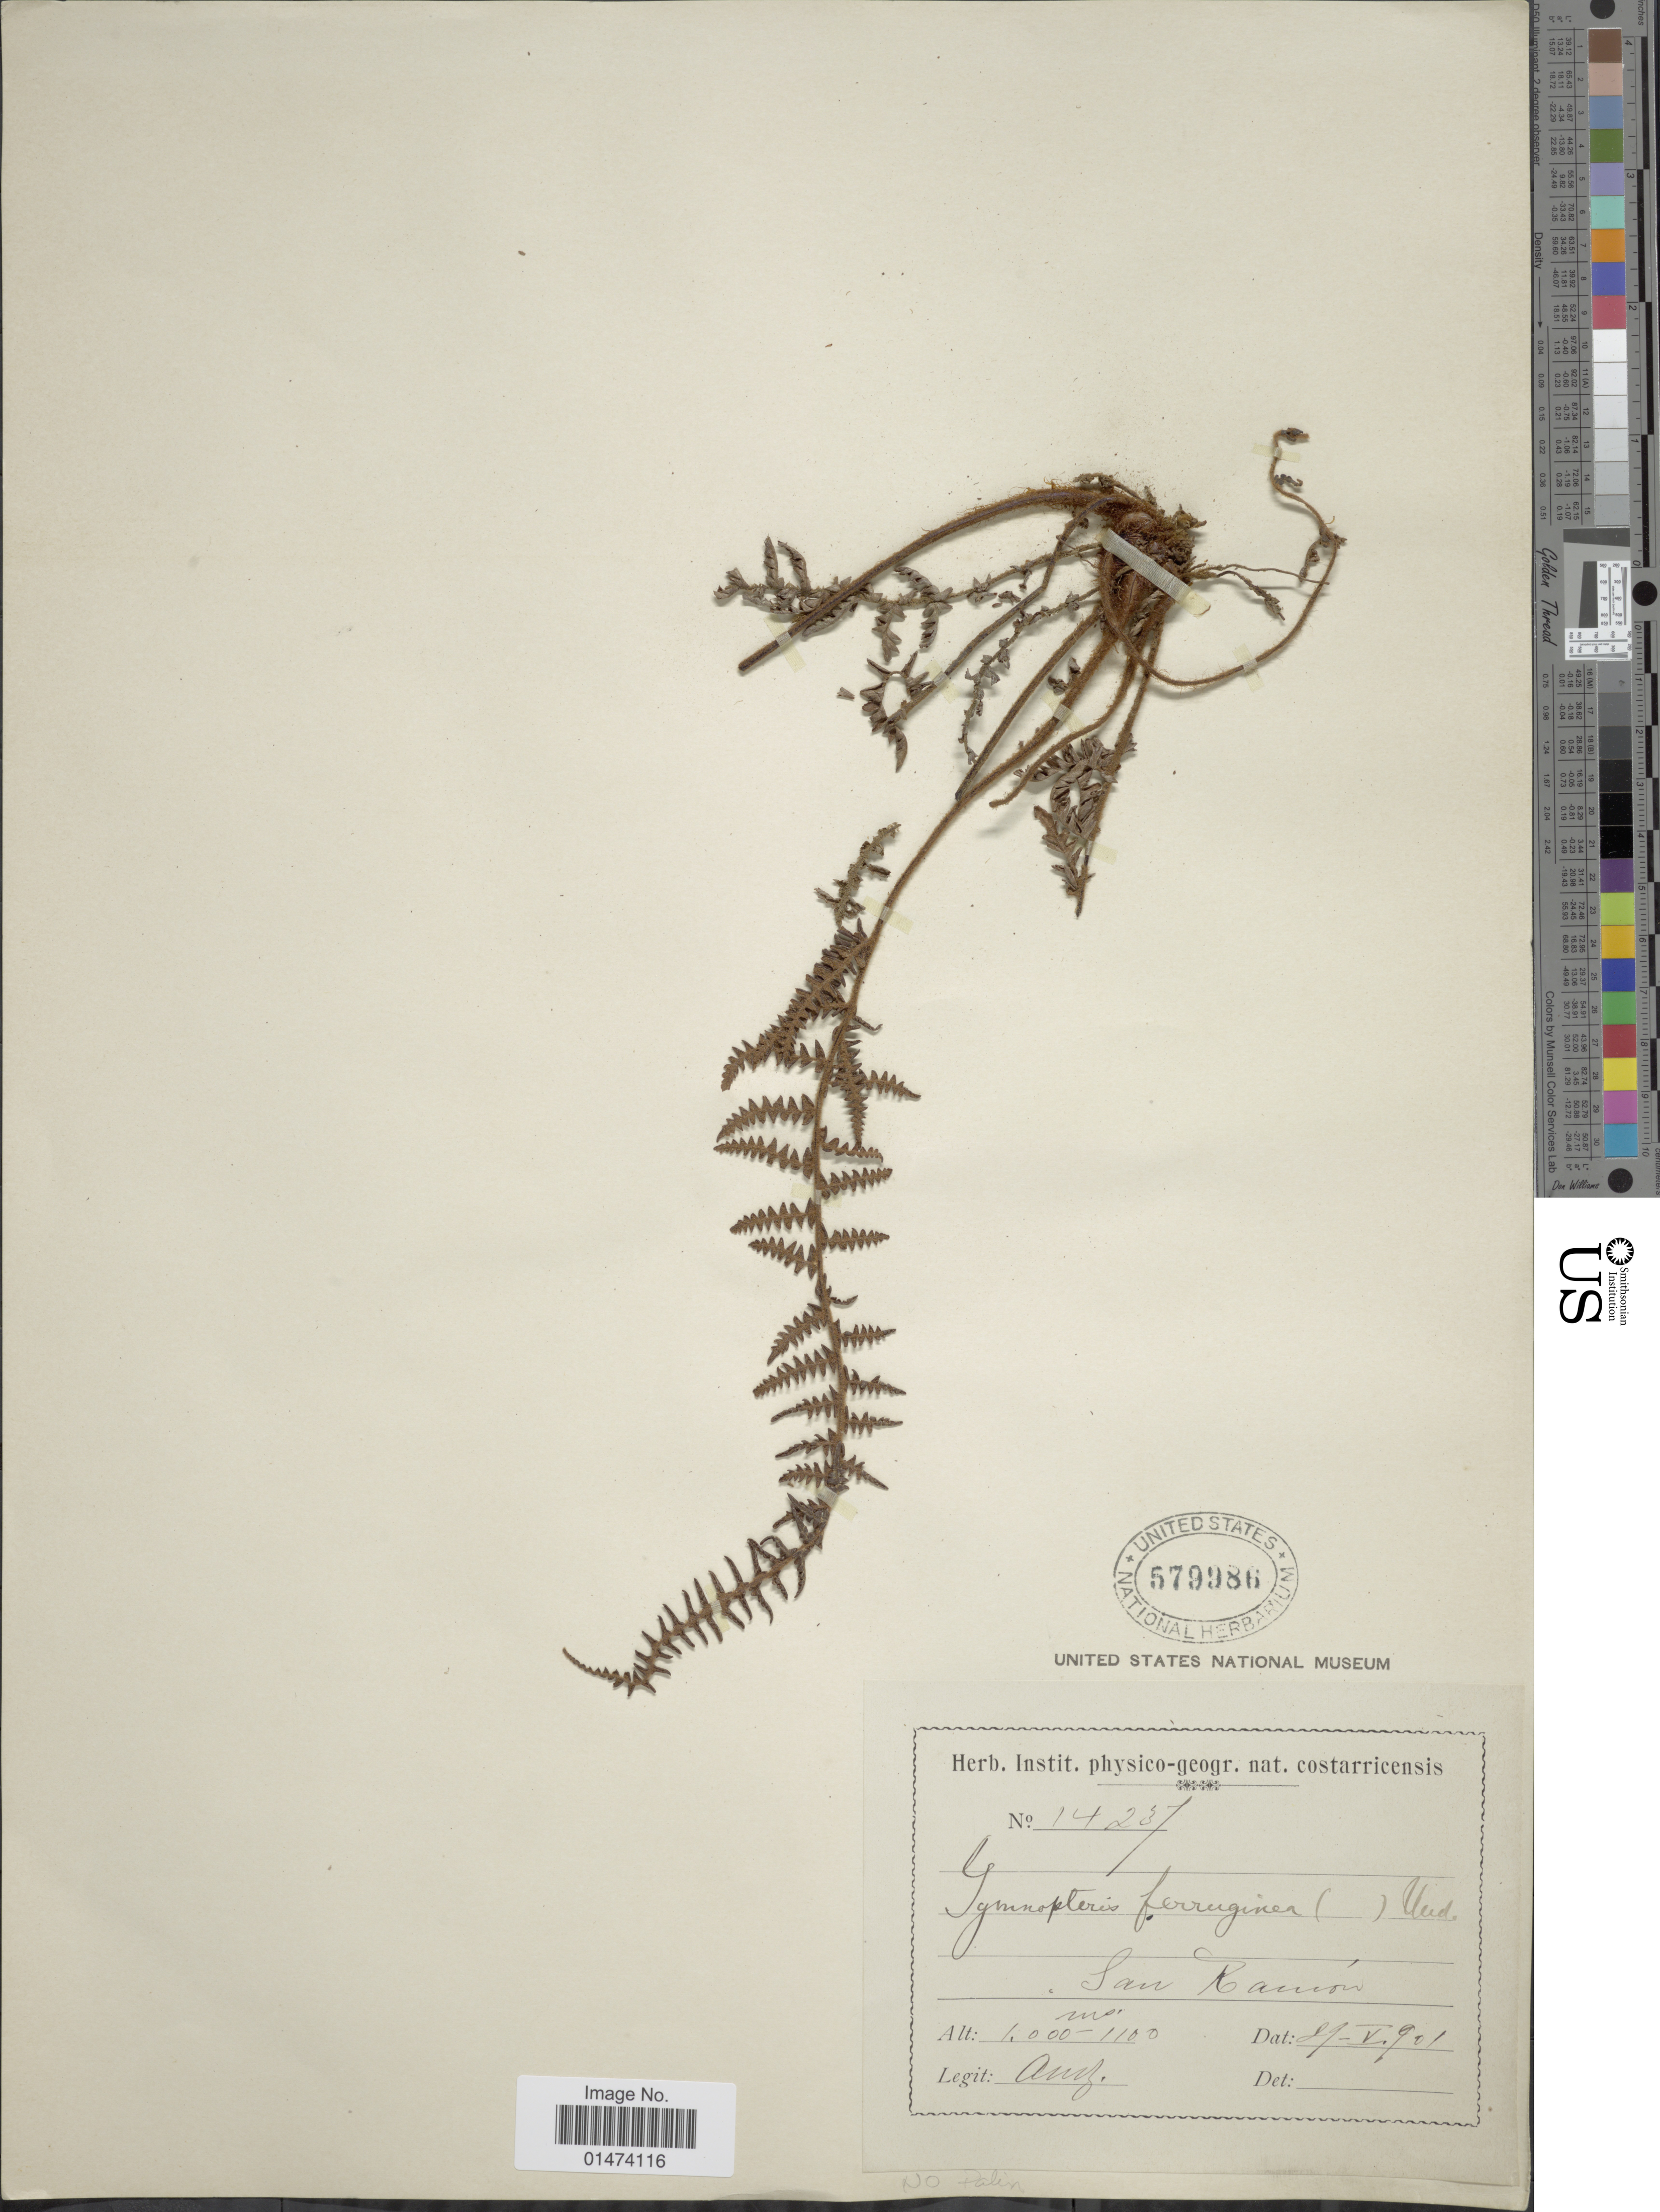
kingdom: Plantae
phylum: Tracheophyta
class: Polypodiopsida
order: Polypodiales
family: Pteridaceae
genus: Pityrogramma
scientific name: Pityrogramma ferruginea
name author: (Kunze) Maxon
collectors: A. Brenes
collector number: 14237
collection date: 1901-05-29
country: Costa Rica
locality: San Ramon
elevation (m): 1000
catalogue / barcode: US 579986